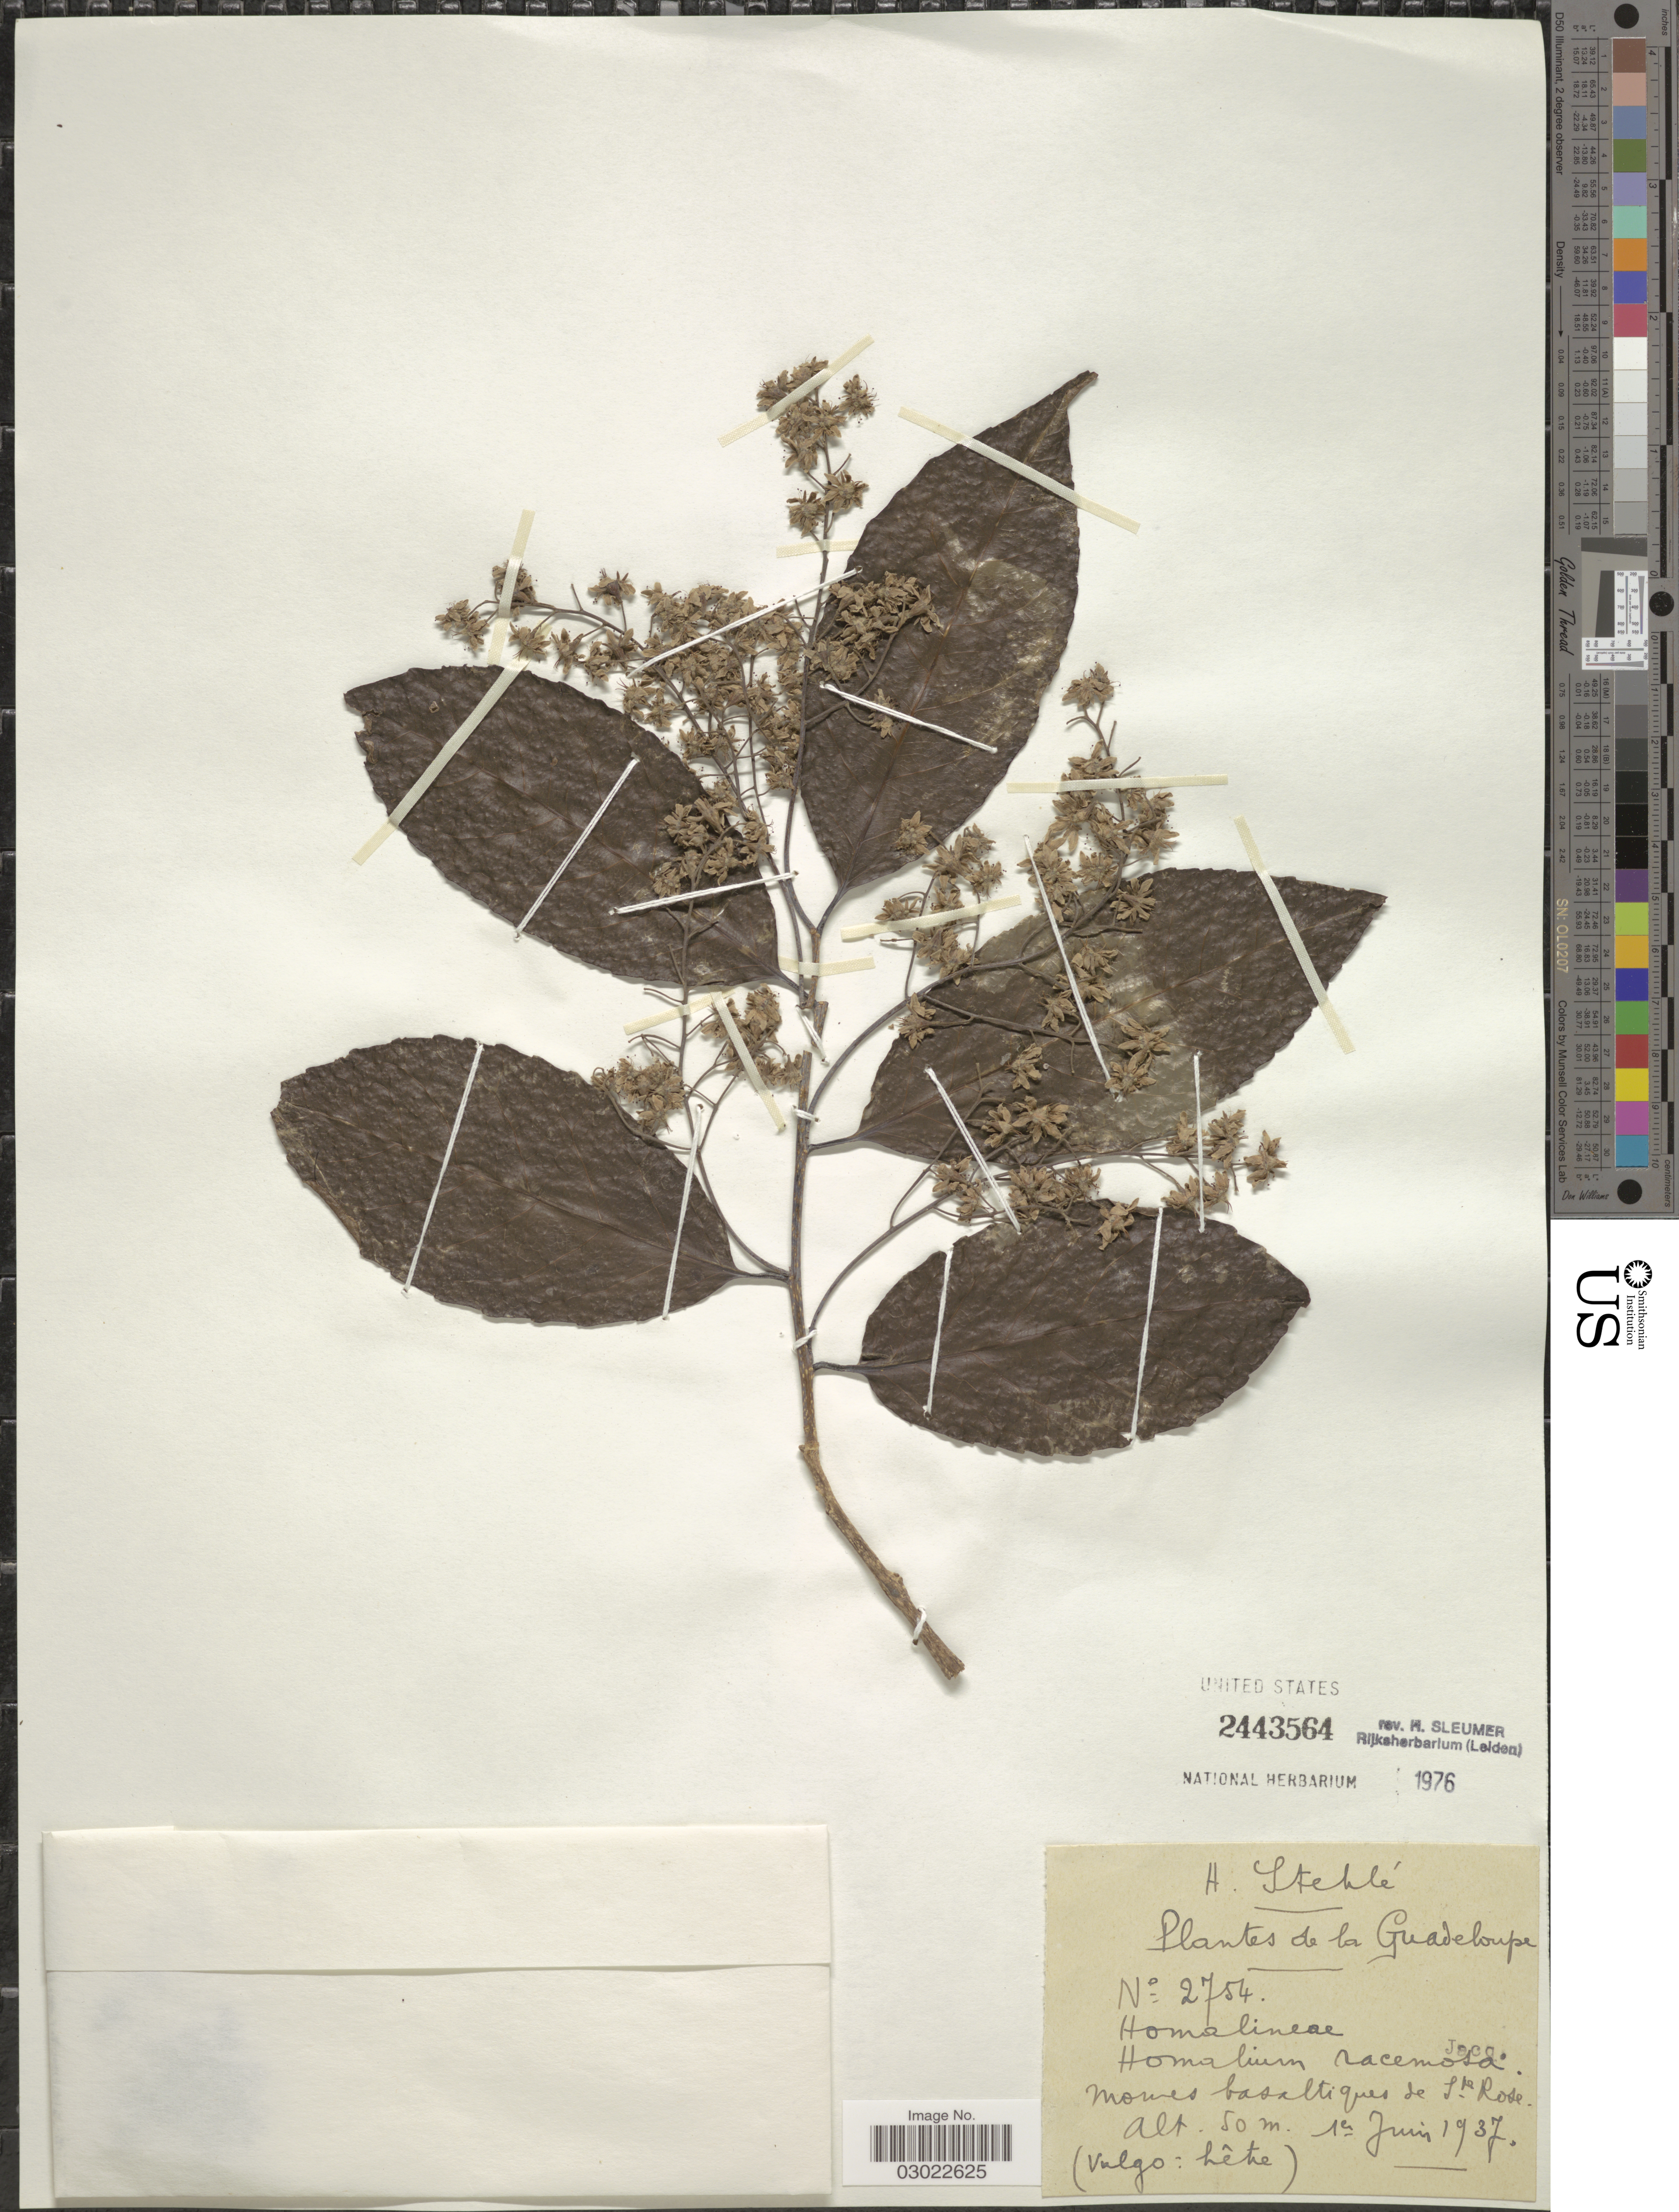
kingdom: Plantae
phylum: Tracheophyta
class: Magnoliopsida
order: Malpighiales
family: Salicaceae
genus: Homalium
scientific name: Homalium racemosum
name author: Jacq.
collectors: H. Stehlé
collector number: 2754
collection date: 1937-06-01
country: Guadeloupe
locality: Momes basaltiques de Sta Tose.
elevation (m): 50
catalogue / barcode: US 2443564